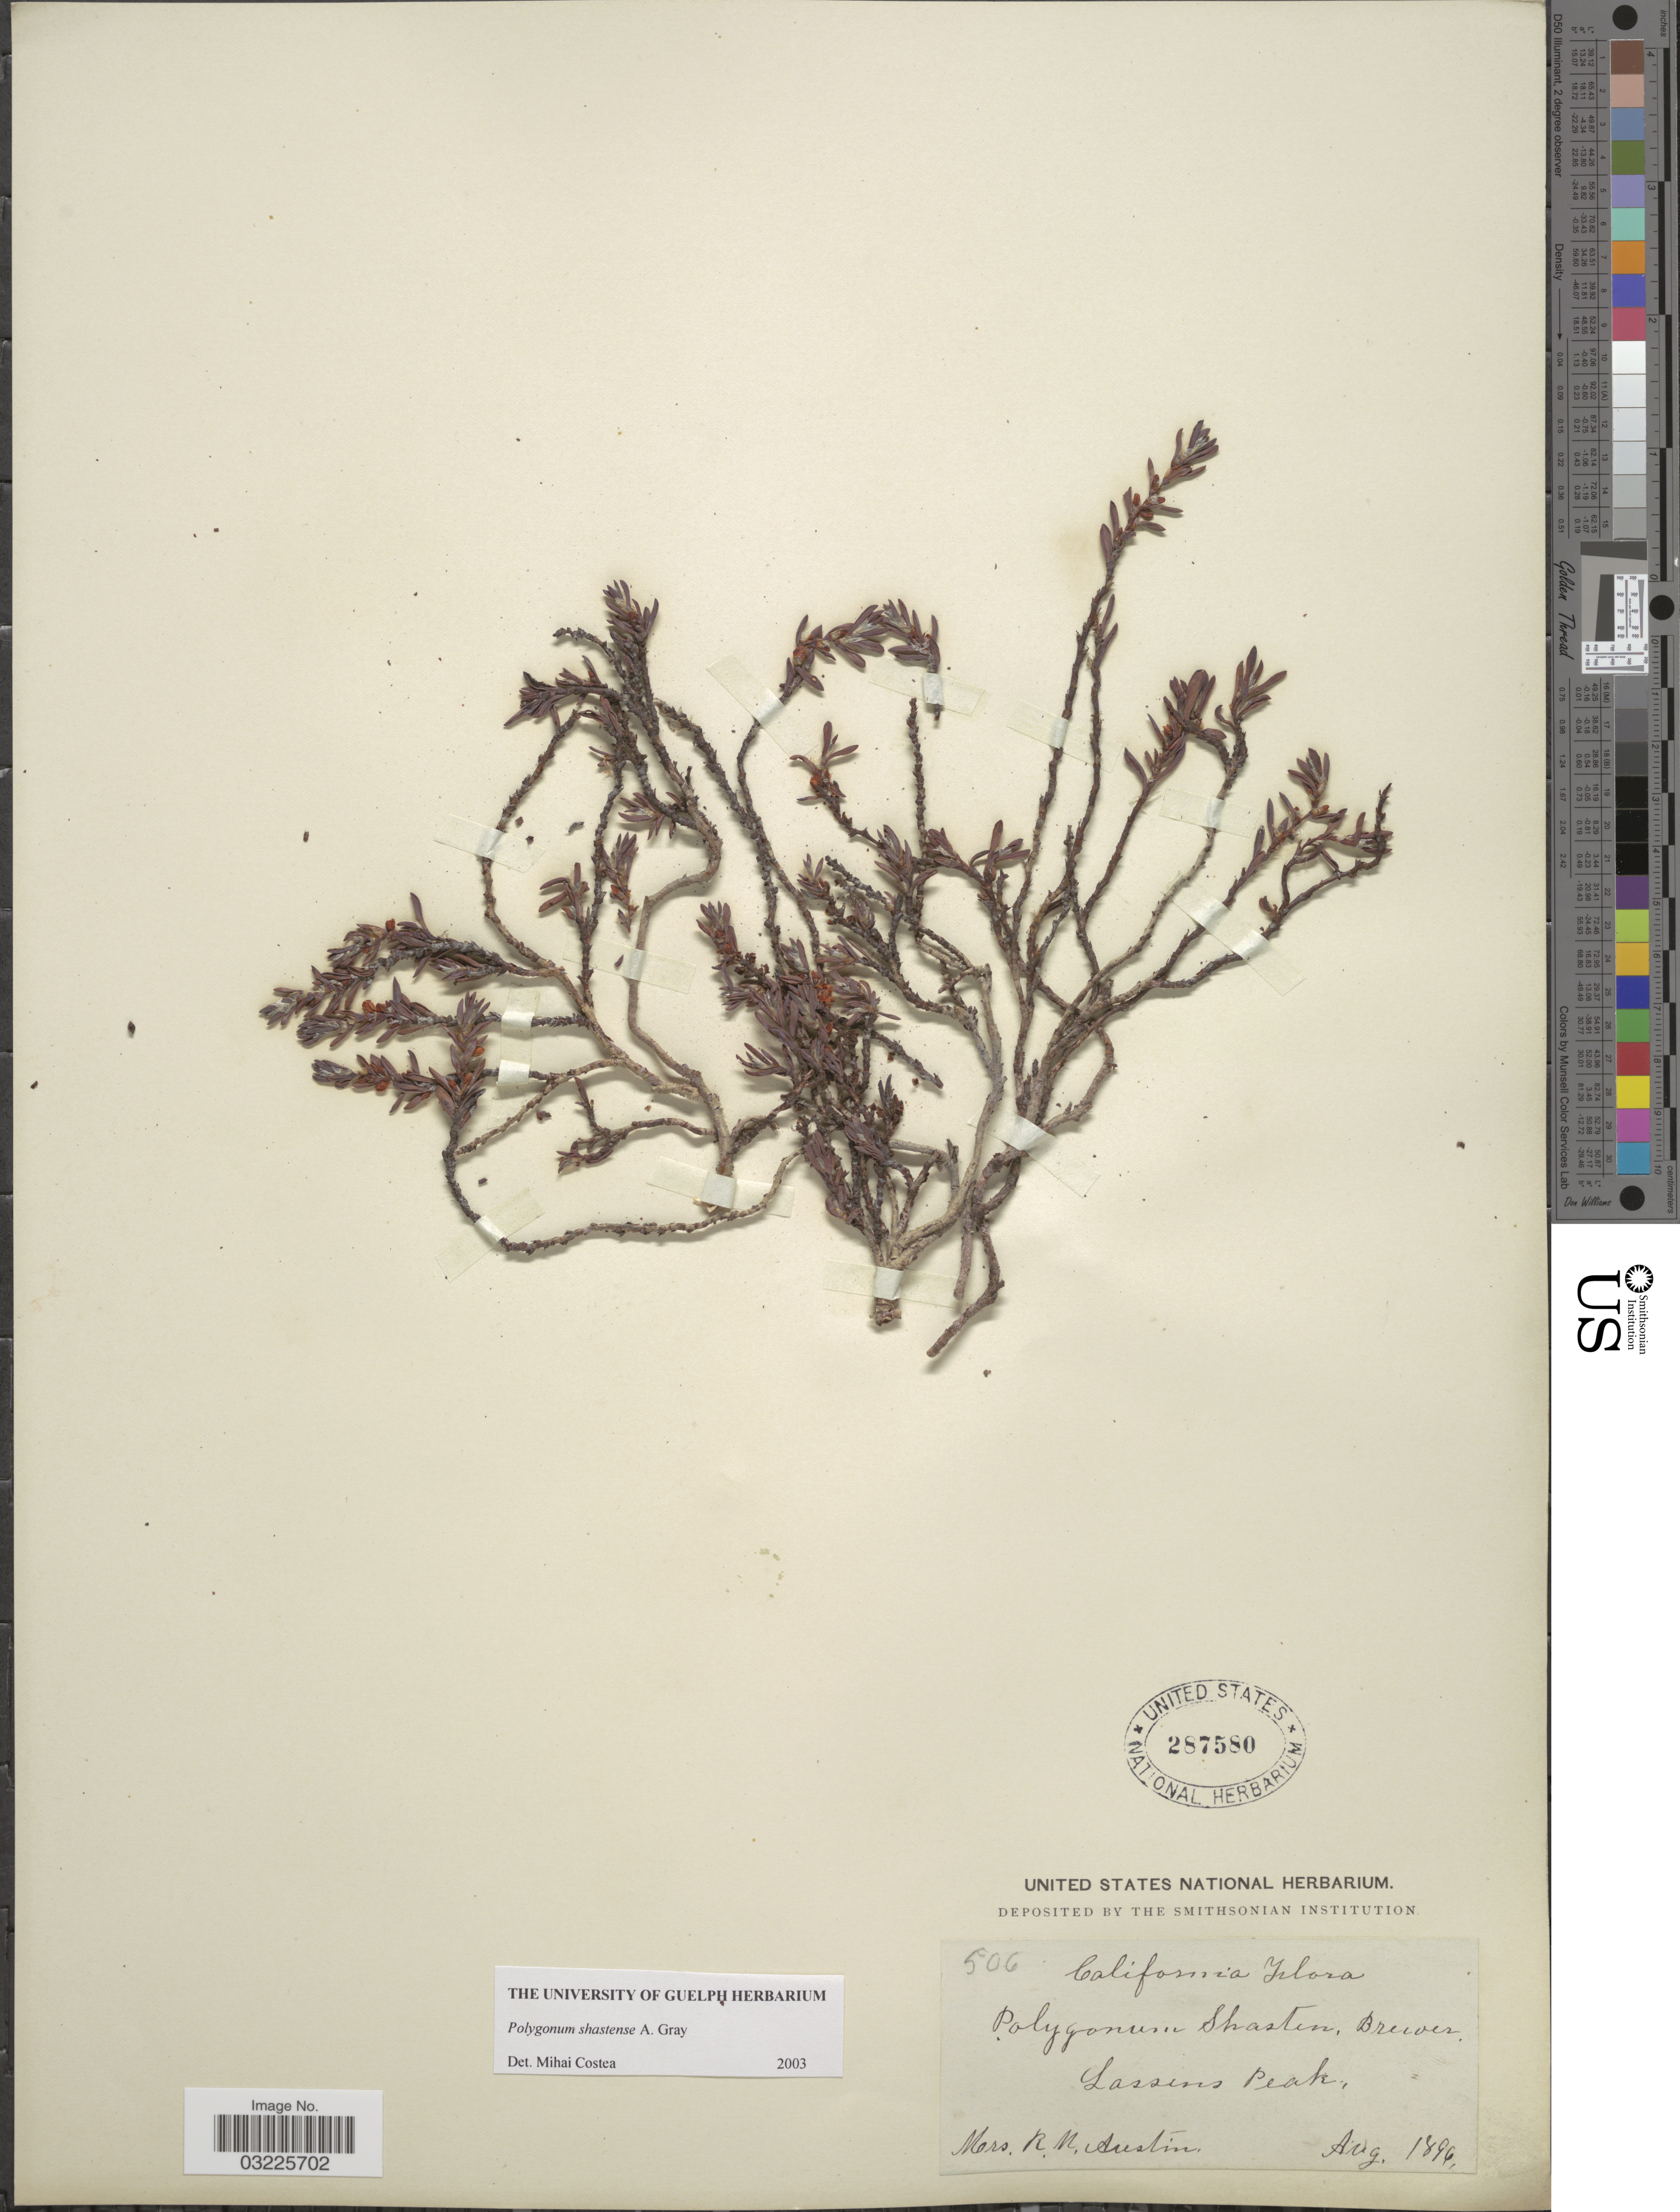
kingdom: Plantae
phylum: Tracheophyta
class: Magnoliopsida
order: Caryophyllales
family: Polygonaceae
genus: Polygonum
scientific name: Polygonum shastense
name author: W.H. Brewer ex A. Gray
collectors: R. Austin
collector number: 506?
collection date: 1894-08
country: United States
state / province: California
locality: Lassens Peak.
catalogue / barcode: US 287580